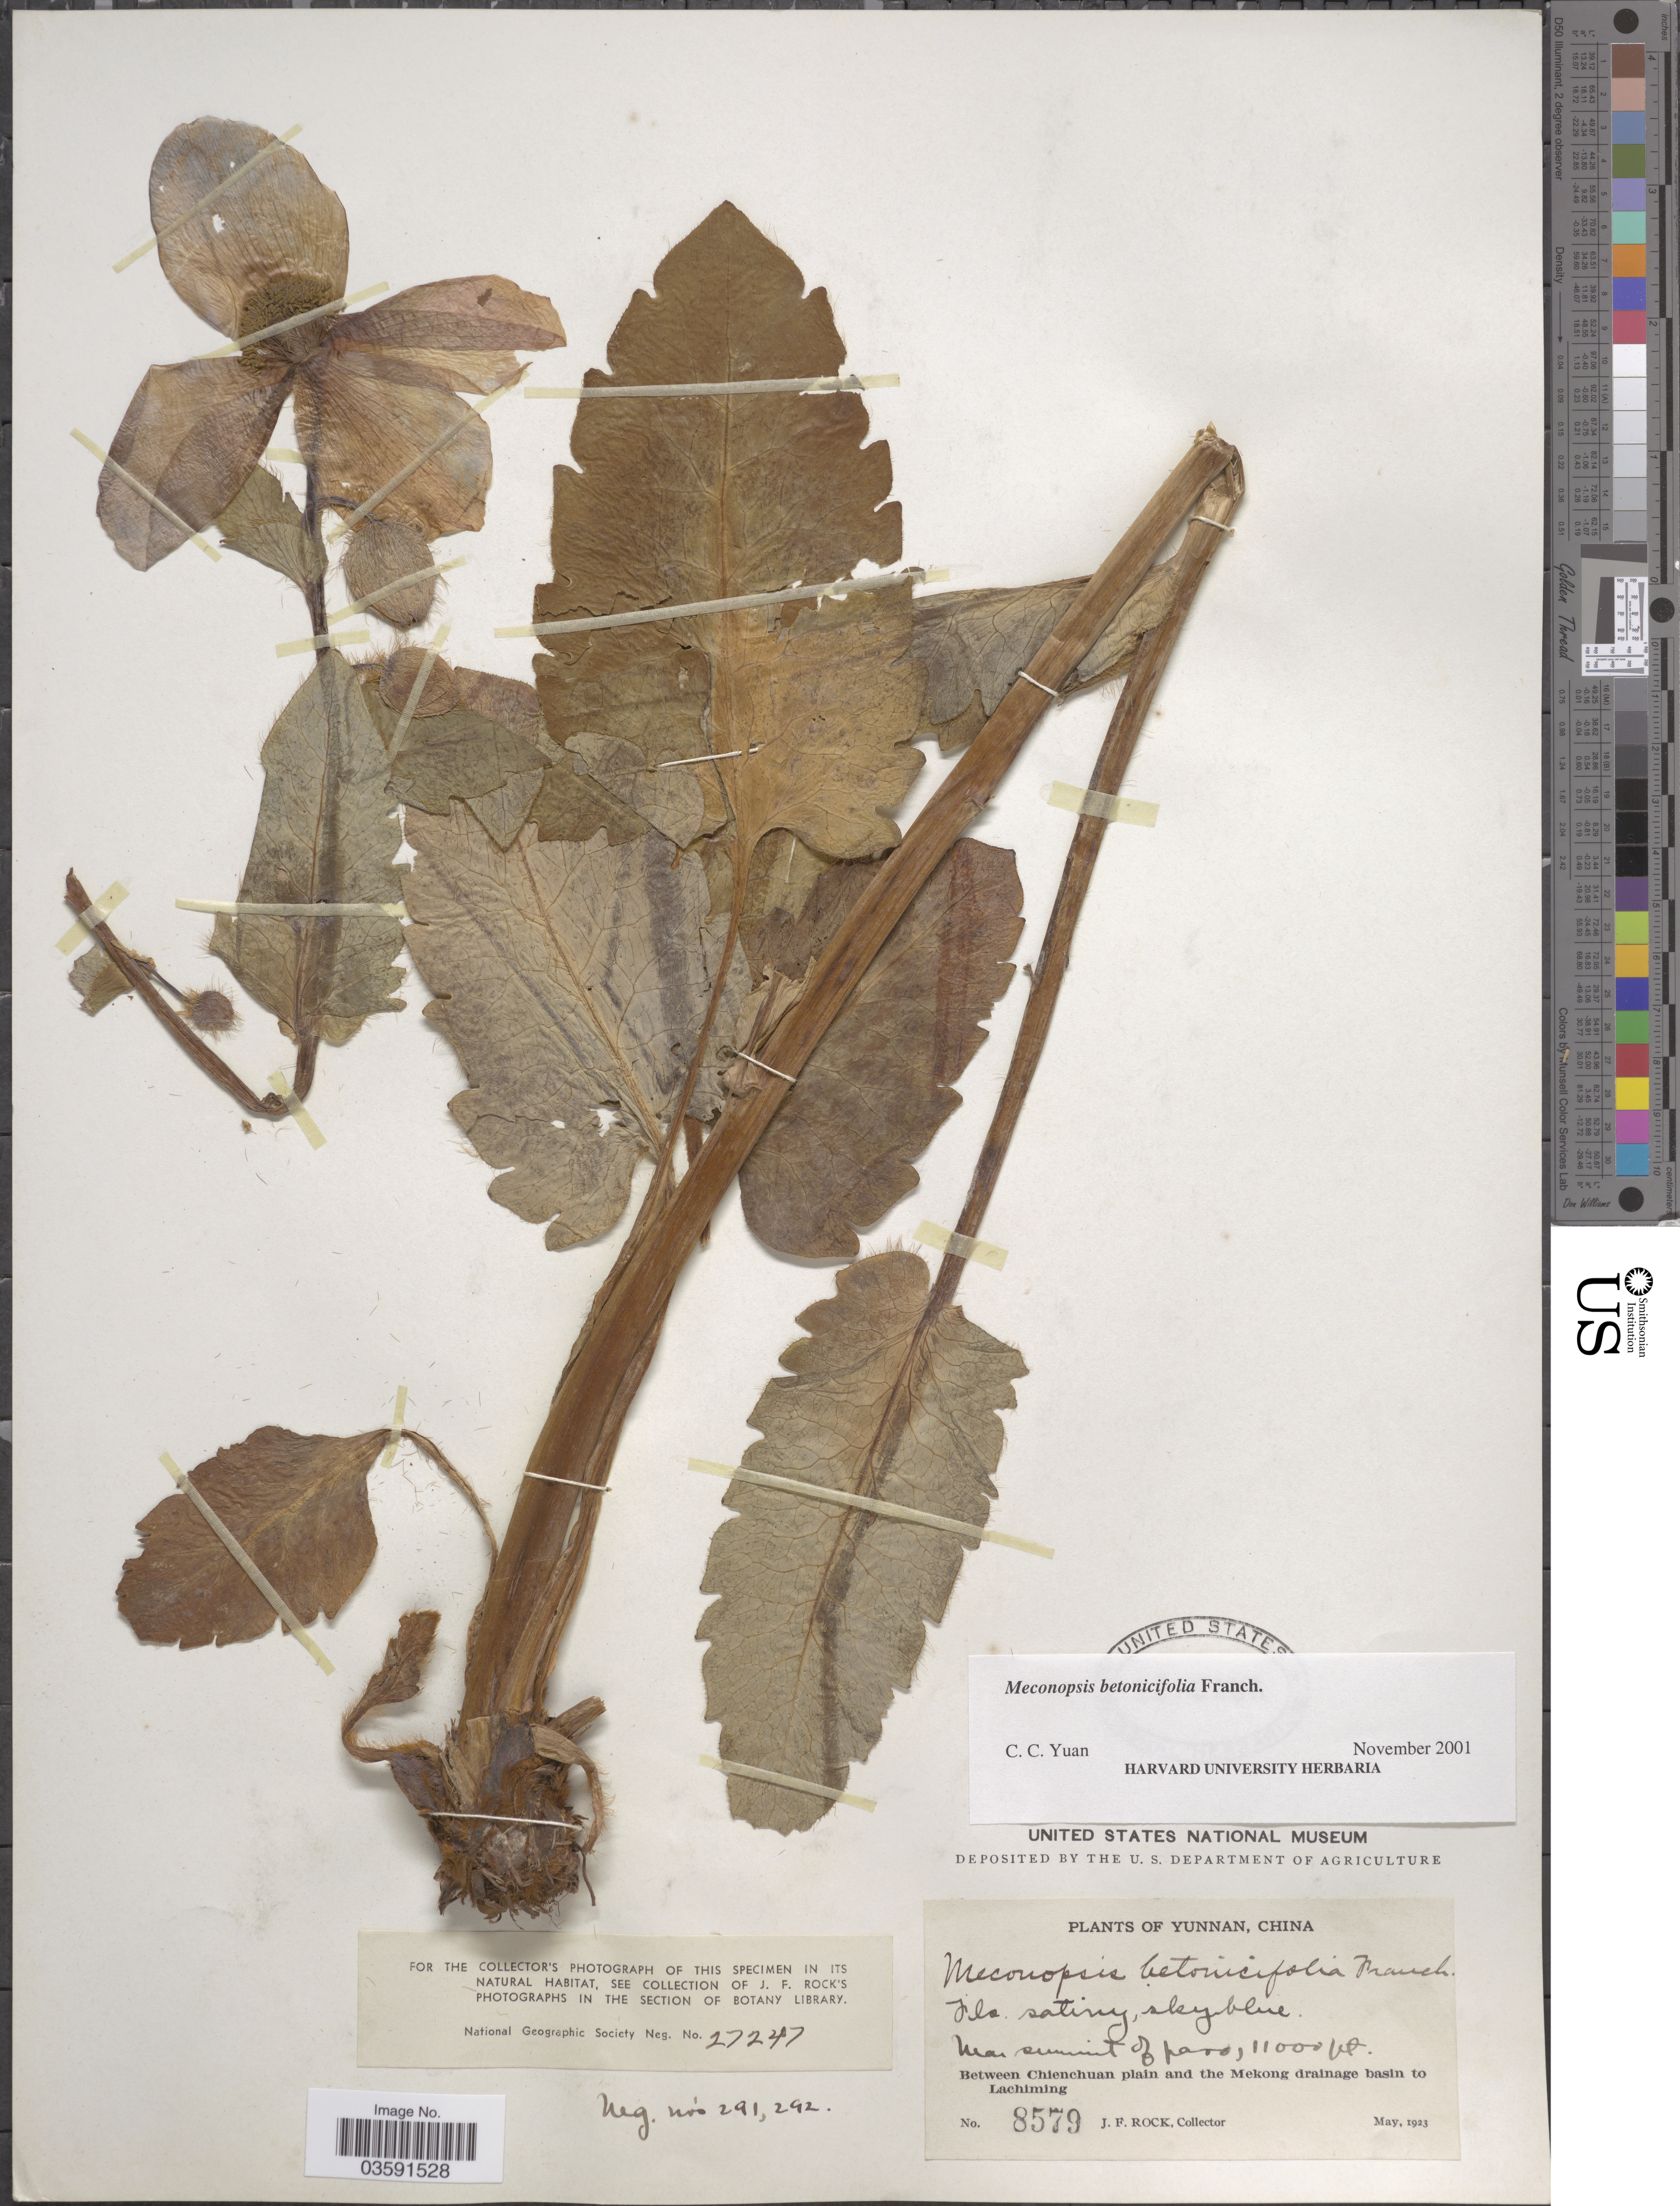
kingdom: Plantae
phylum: Tracheophyta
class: Magnoliopsida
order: Ranunculales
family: Papaveraceae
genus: Meconopsis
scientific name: Meconopsis betonicifolia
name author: Franch.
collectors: J. Rock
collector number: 8579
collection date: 1923-05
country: China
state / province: Yunnan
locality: Near summit of Paoo. Between Chienchuan plain and the Mekong drainage basin to Lachiming.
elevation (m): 3353